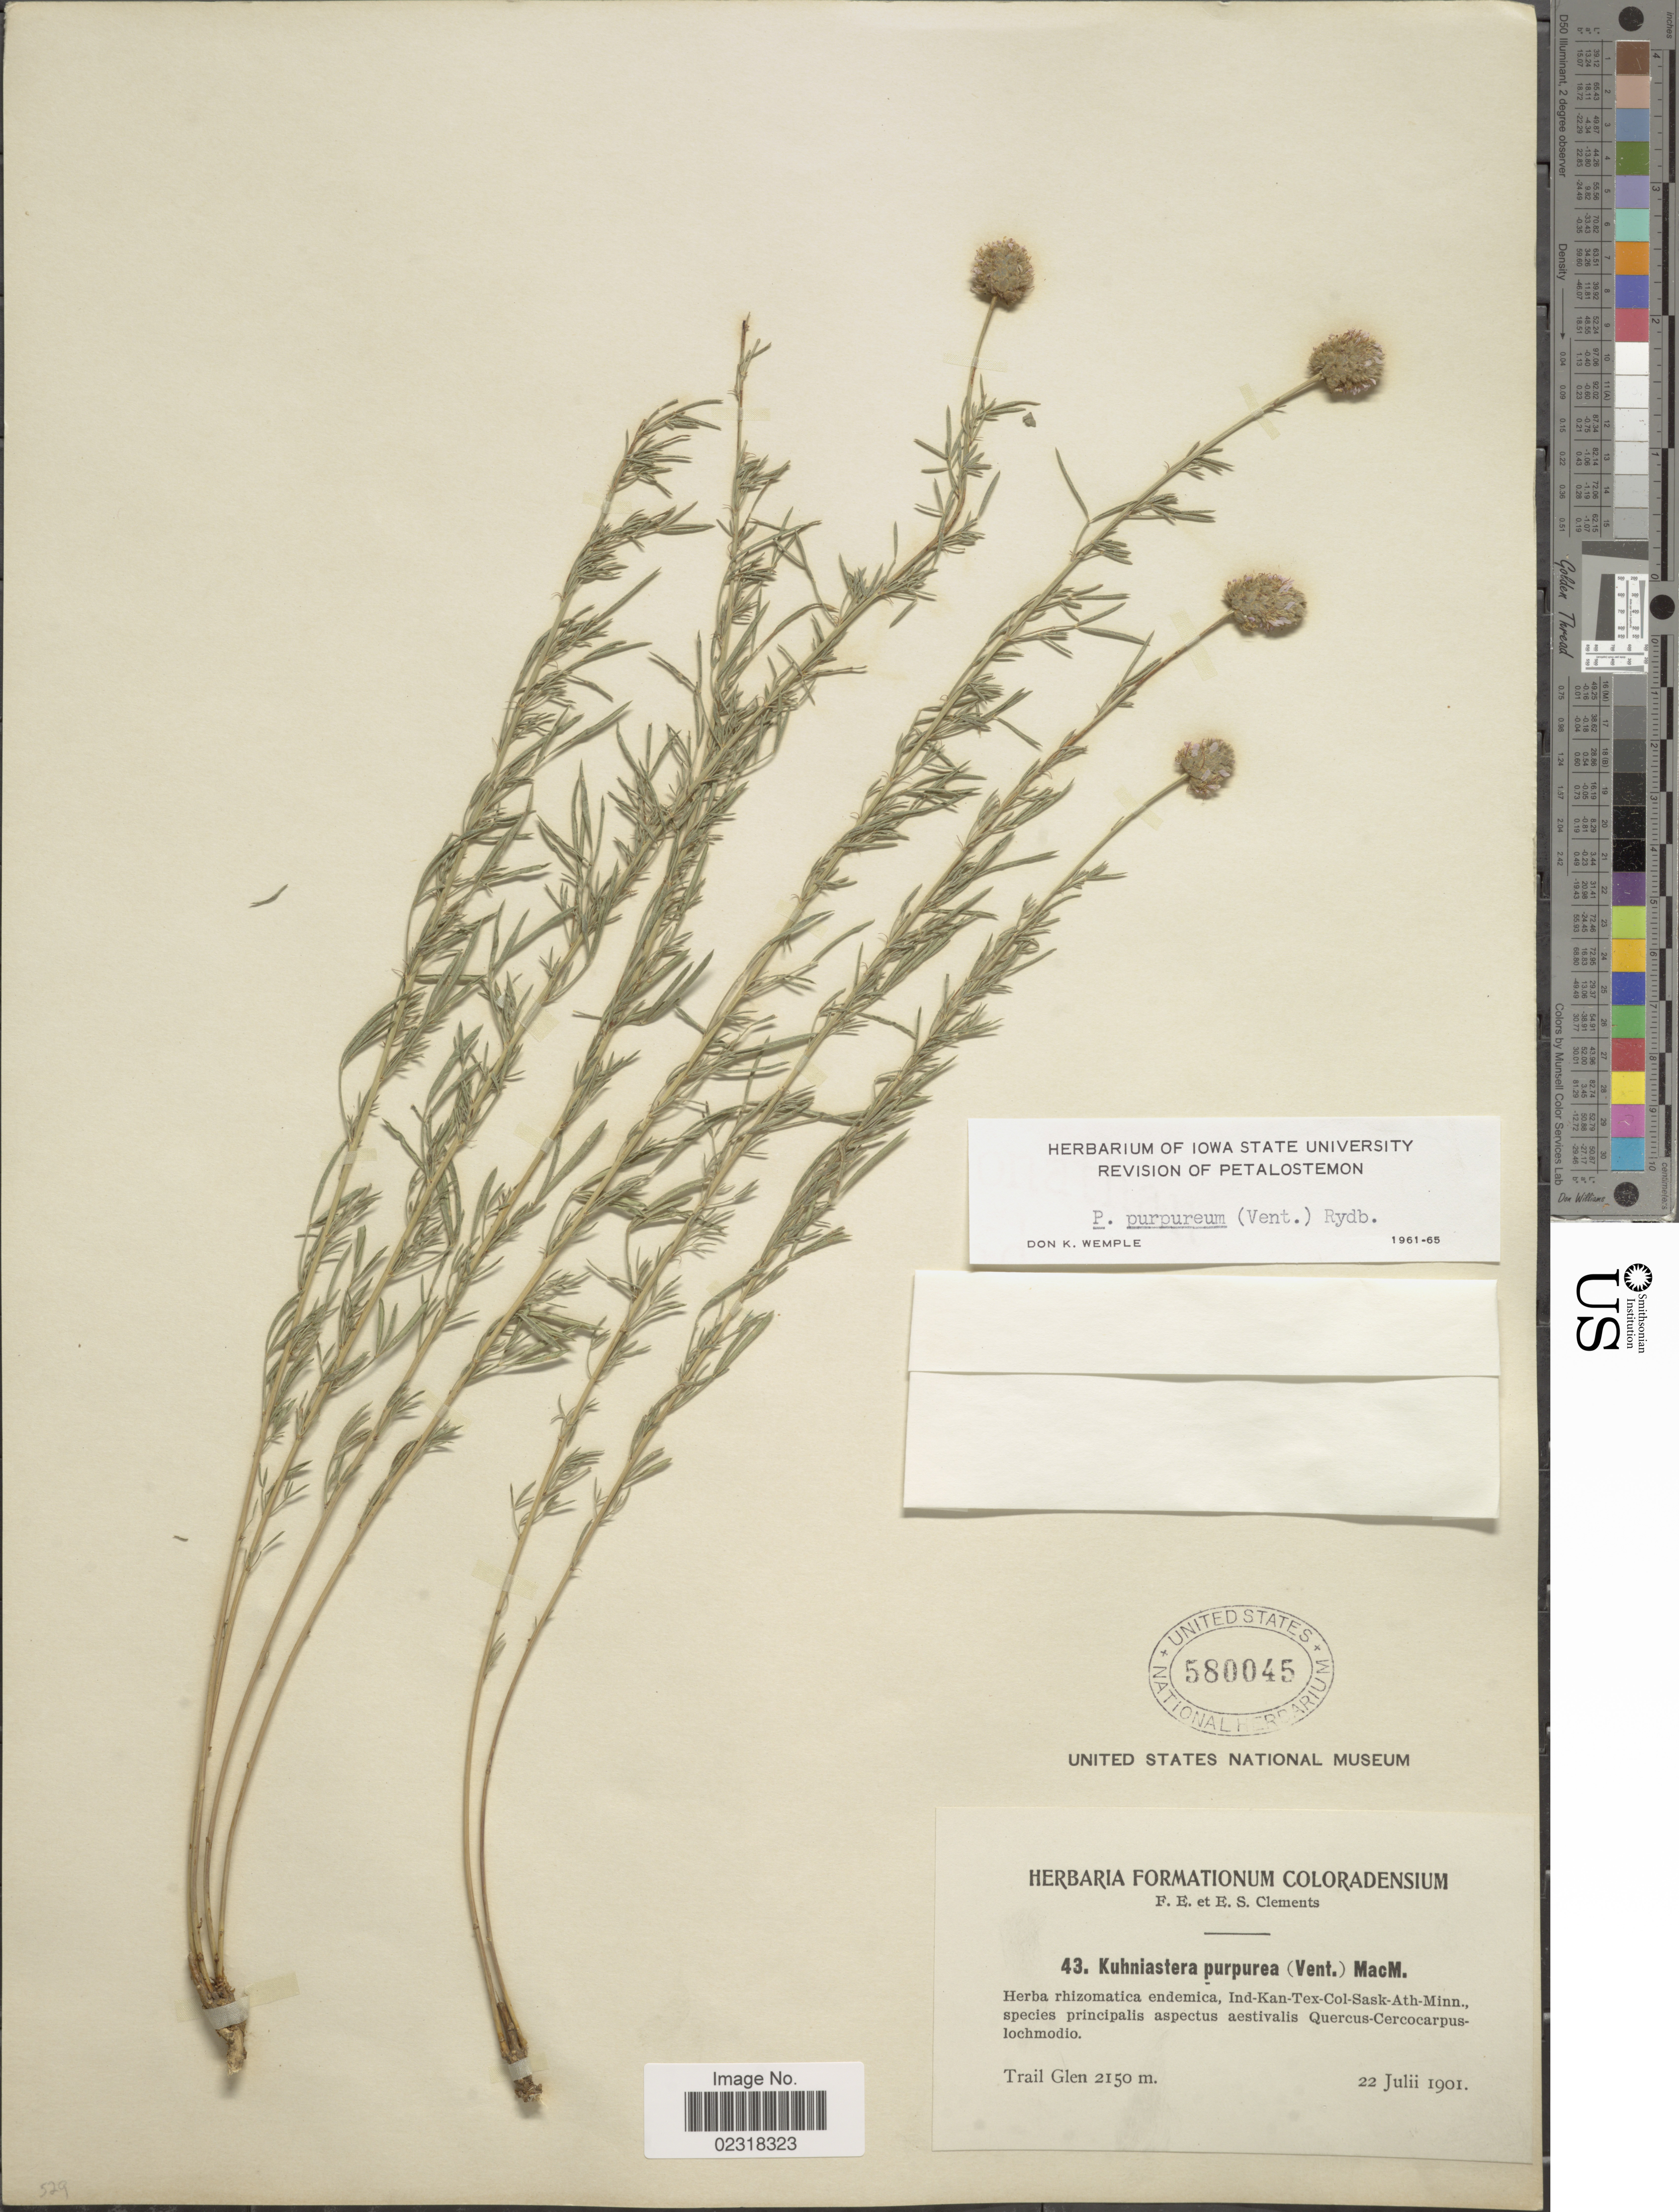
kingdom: Plantae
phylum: Tracheophyta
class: Magnoliopsida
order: Fabales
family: Fabaceae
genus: Dalea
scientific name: Dalea purpurea var. purpurea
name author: Vent.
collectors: F. E. Clements & E. S. Clements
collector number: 43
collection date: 1901-07-22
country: United States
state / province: Colorado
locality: Trail Glen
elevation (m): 2150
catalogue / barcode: US 580045